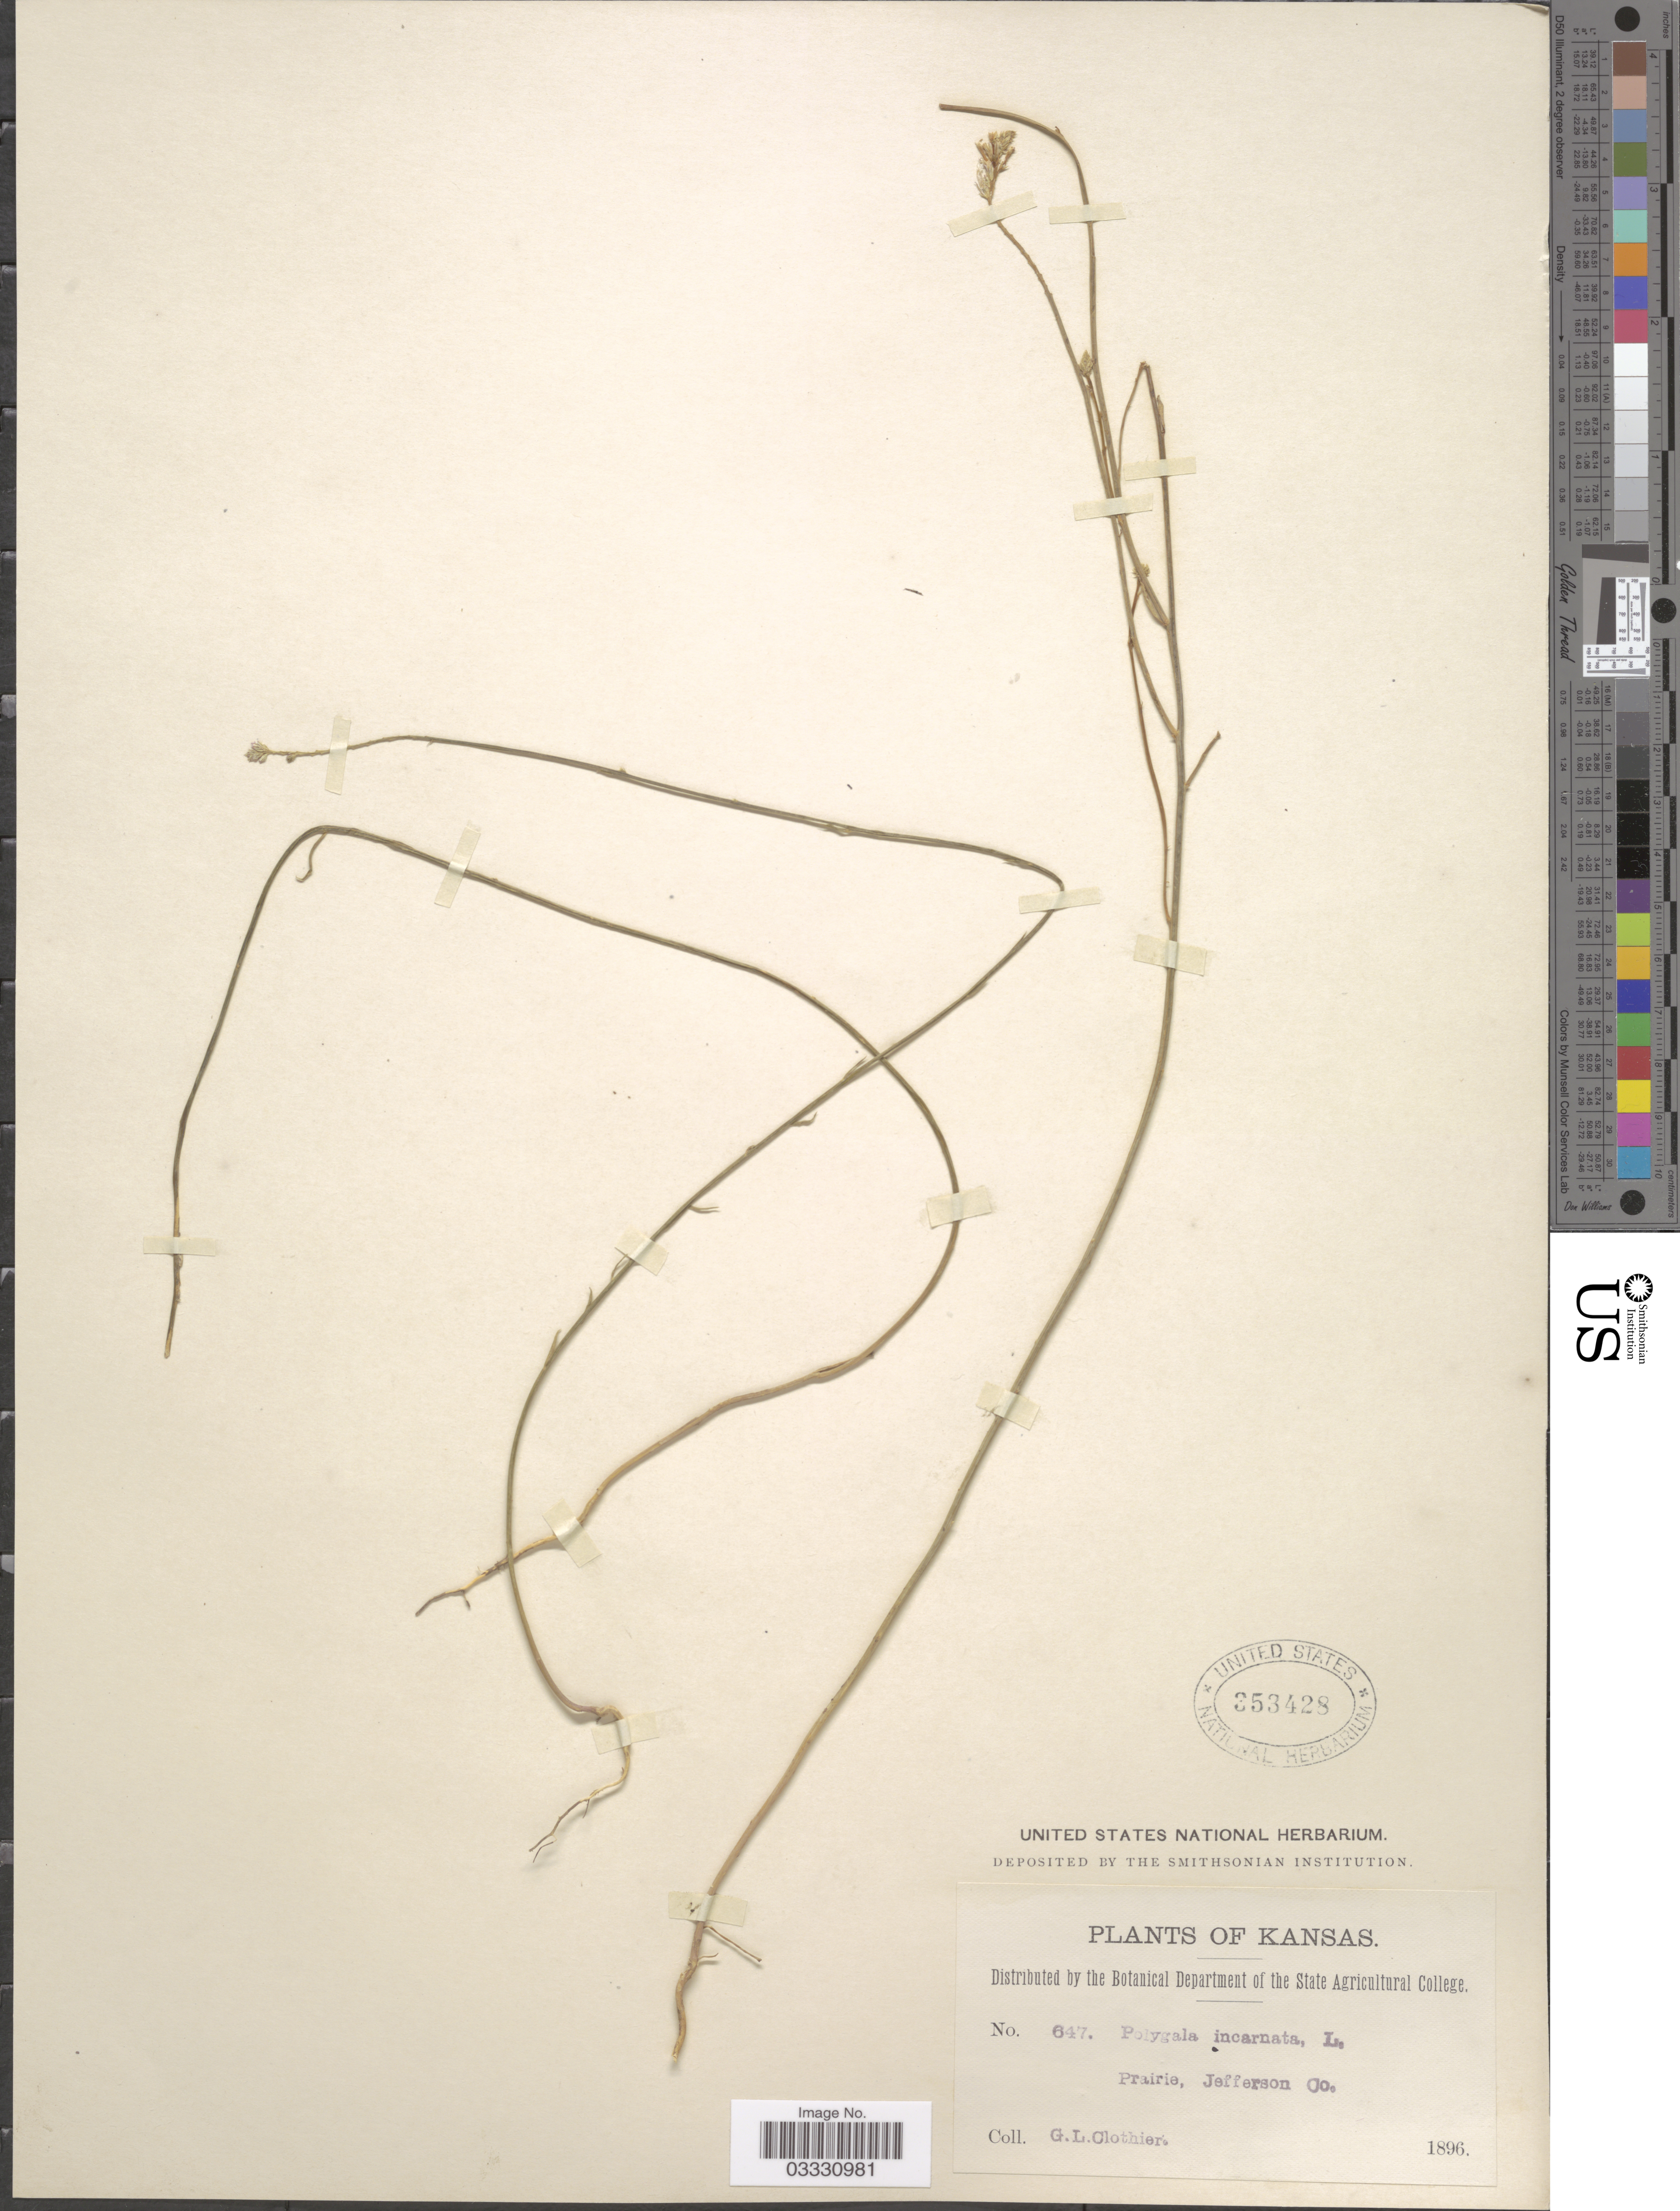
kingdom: Plantae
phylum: Tracheophyta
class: Magnoliopsida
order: Fabales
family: Polygalaceae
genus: Polygala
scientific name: Polygala incarnata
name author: L.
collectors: G. Clothier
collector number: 647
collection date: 1896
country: United States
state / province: Kansas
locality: Jefferson Co.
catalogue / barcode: US 353428